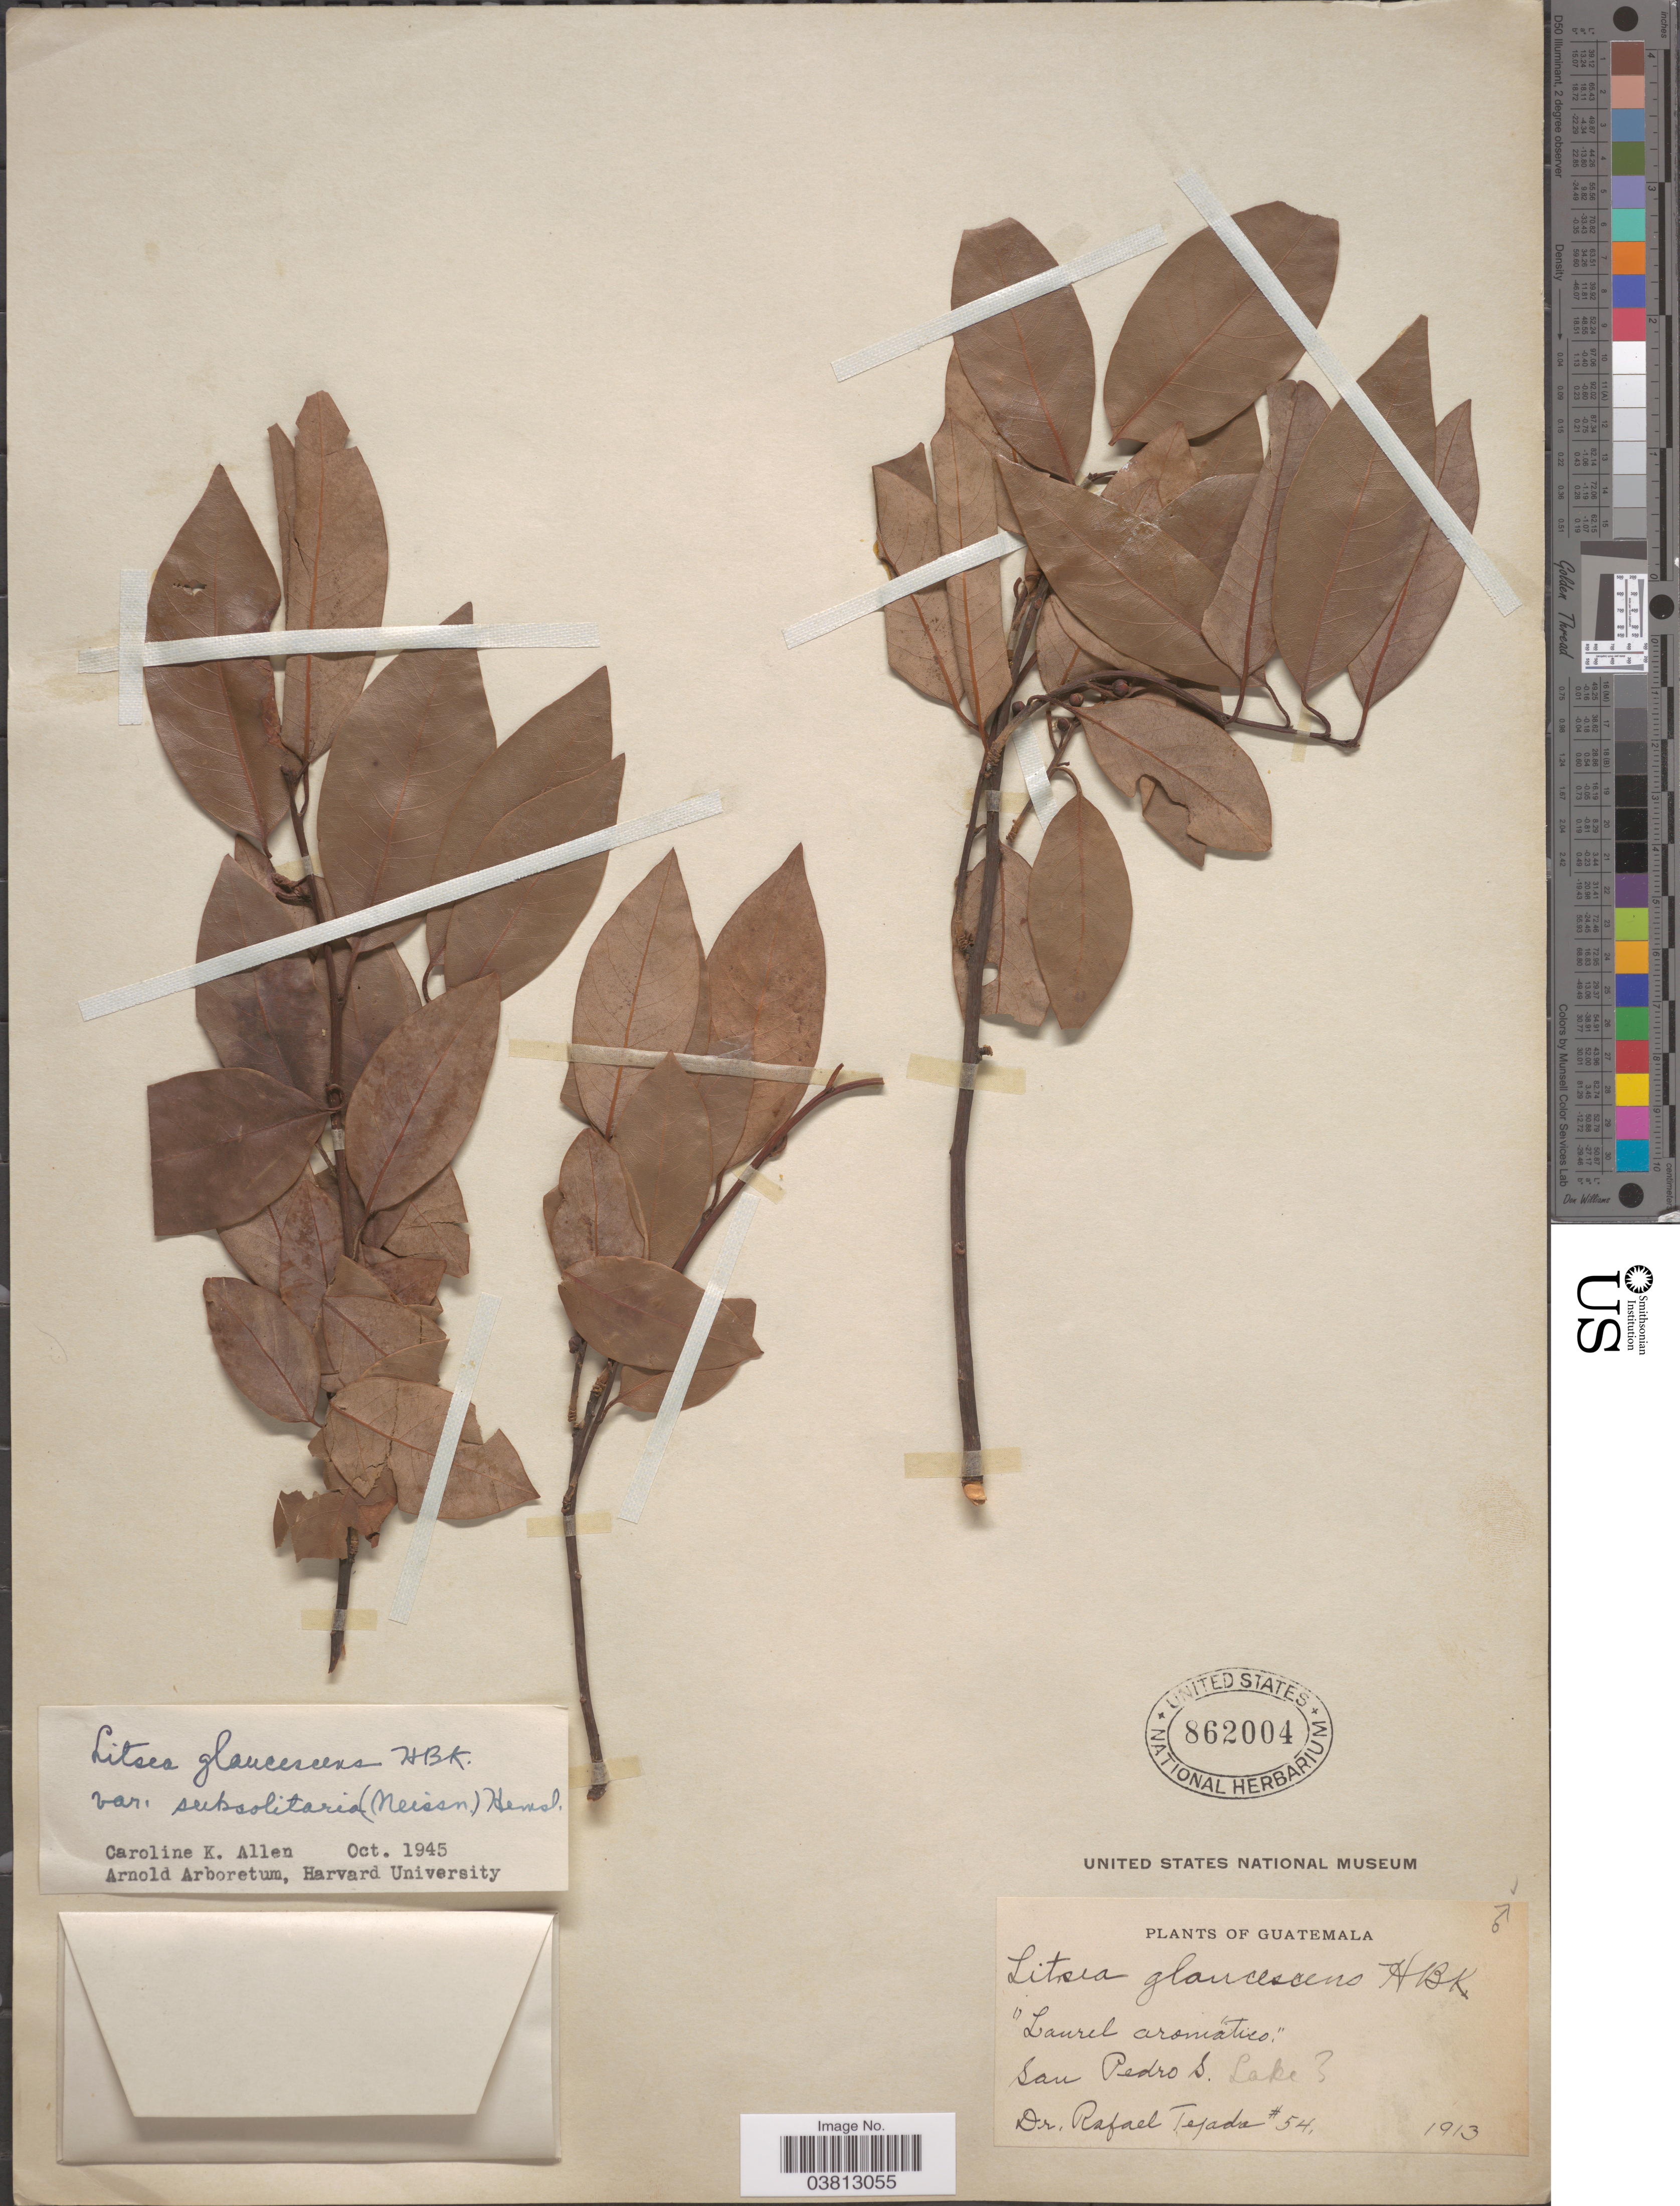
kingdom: Plantae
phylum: Tracheophyta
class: Magnoliopsida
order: Laurales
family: Lauraceae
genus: Litsea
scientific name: Litsea glaucescens var. subsolitaria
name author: Kunth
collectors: R. Tejada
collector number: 54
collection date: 1913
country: Guatemala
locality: San Pedro S. Lake.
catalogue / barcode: US 862004